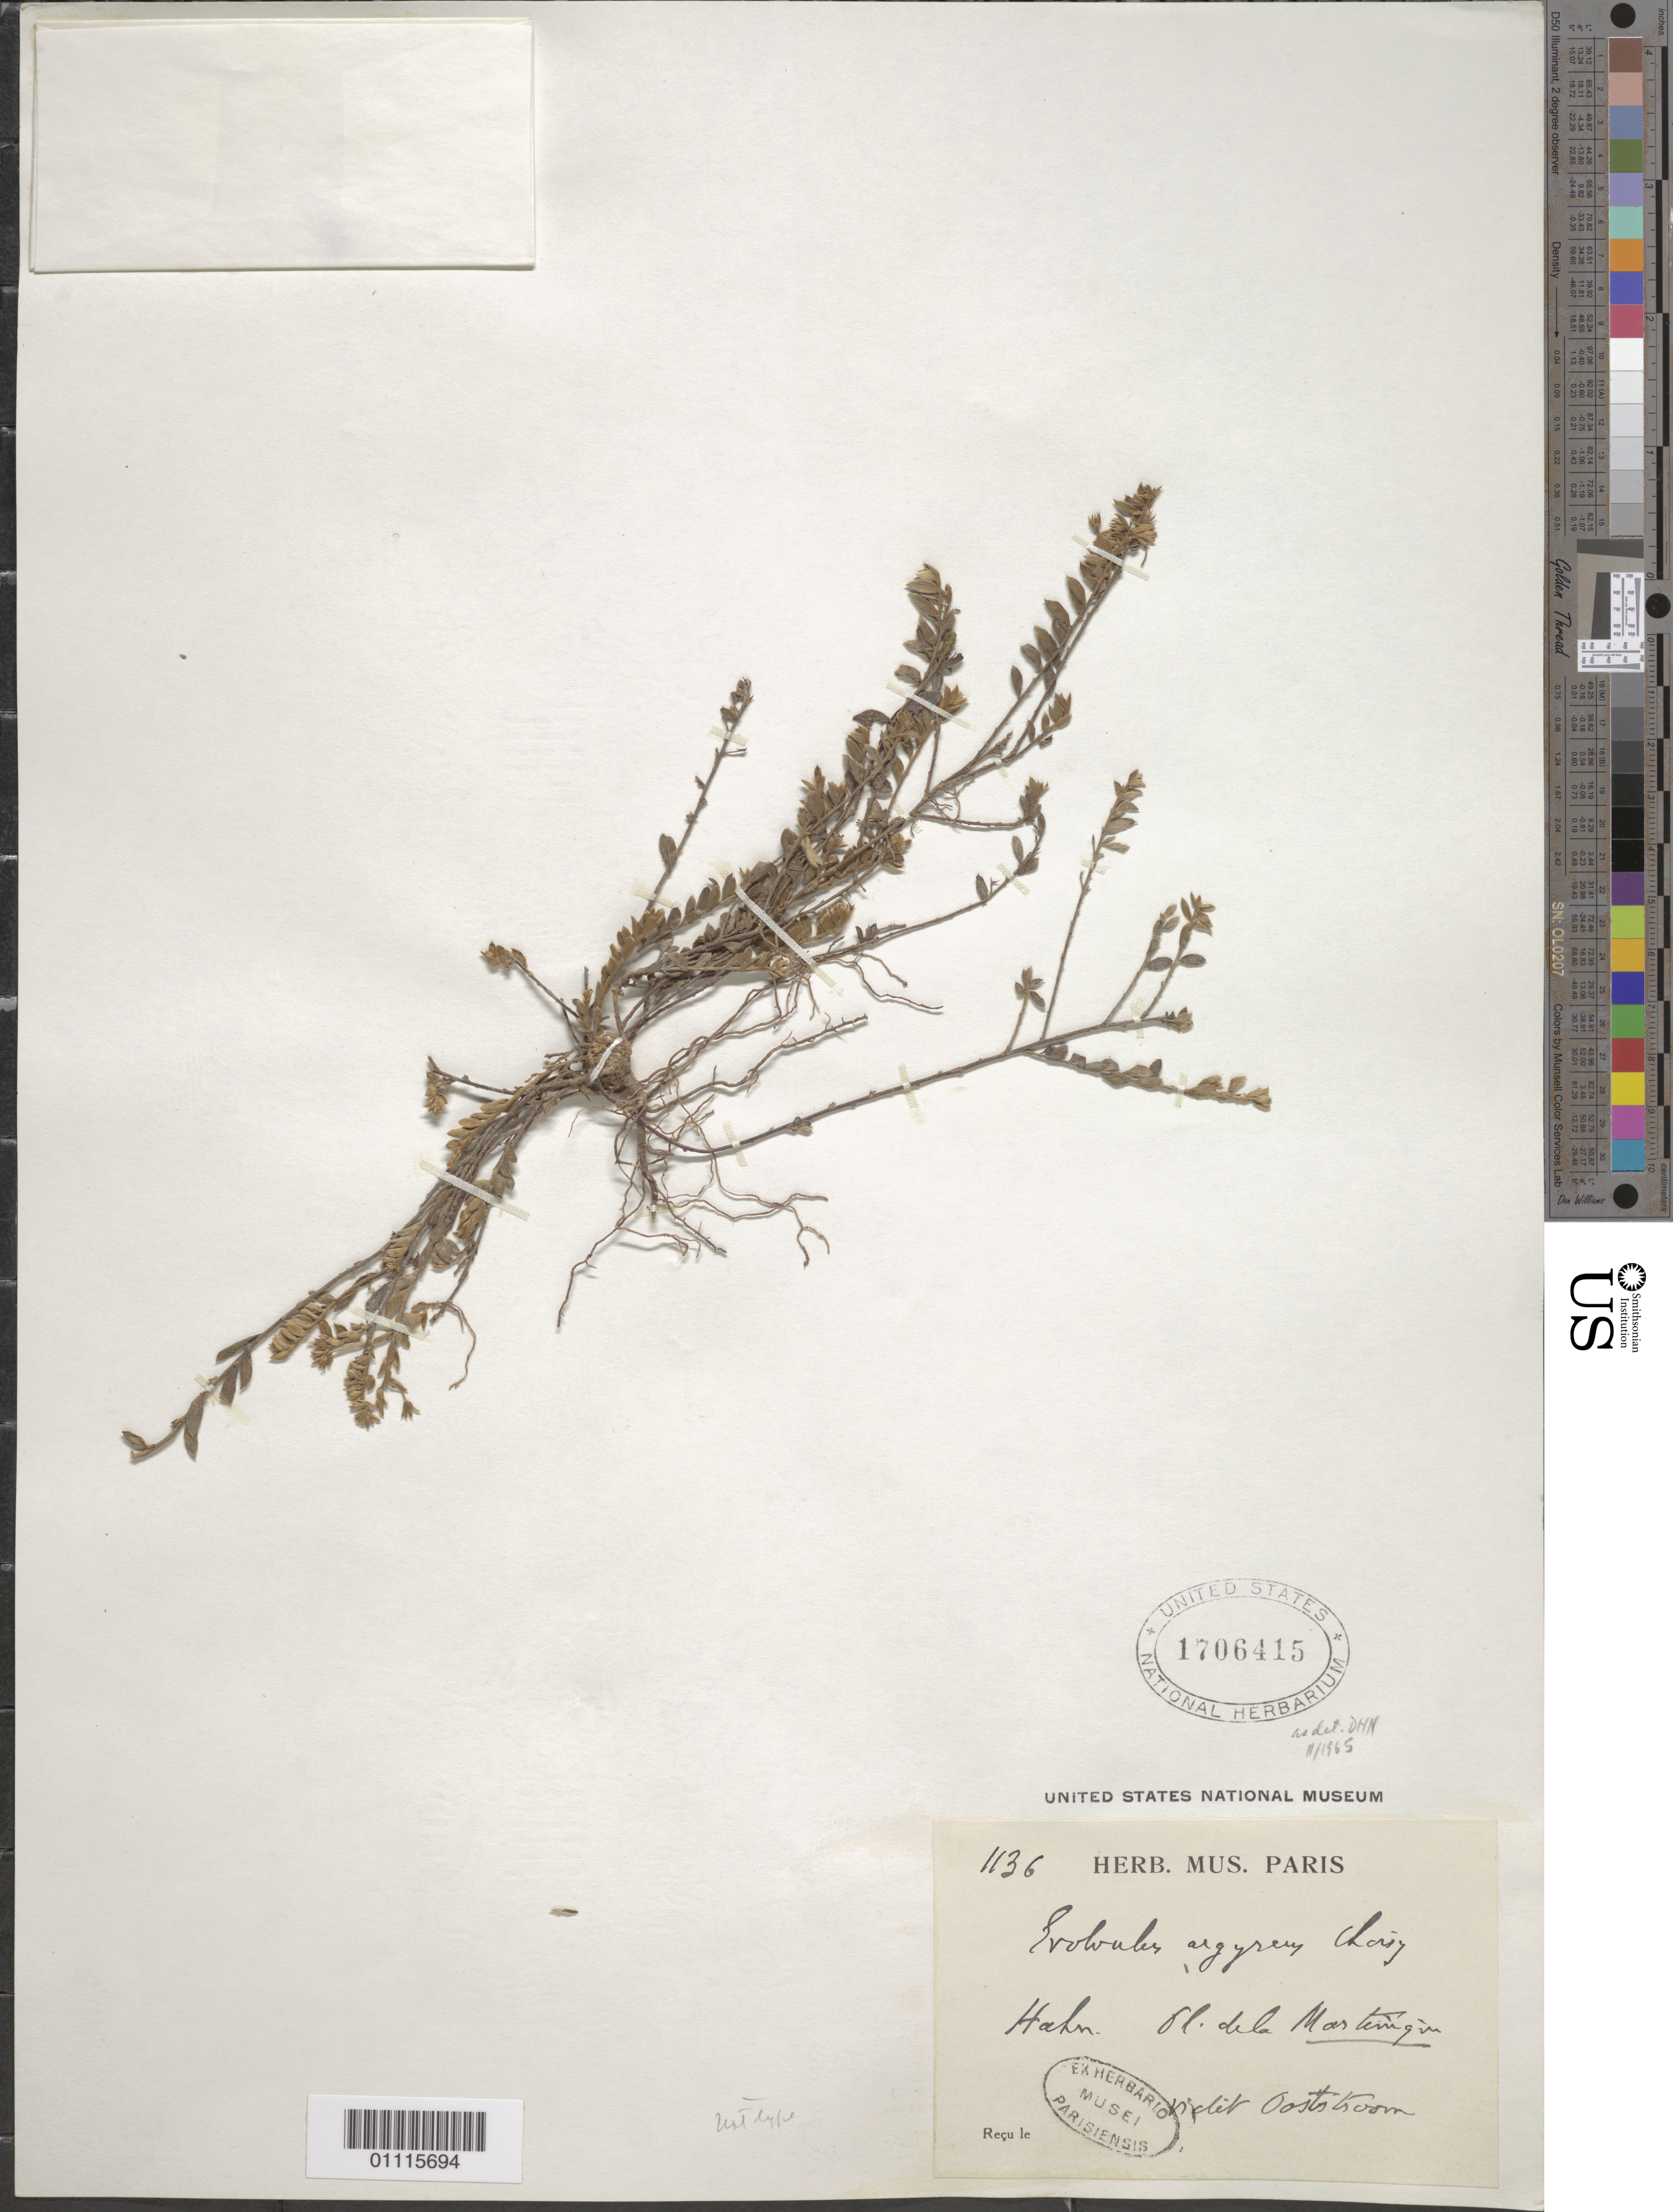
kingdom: Plantae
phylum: Tracheophyta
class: Magnoliopsida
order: Solanales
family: Convolvulaceae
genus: Evolvulus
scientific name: Evolvulus argyreus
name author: Choisy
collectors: -- Hahn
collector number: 1136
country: Martinique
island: Martinique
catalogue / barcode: US 1706415